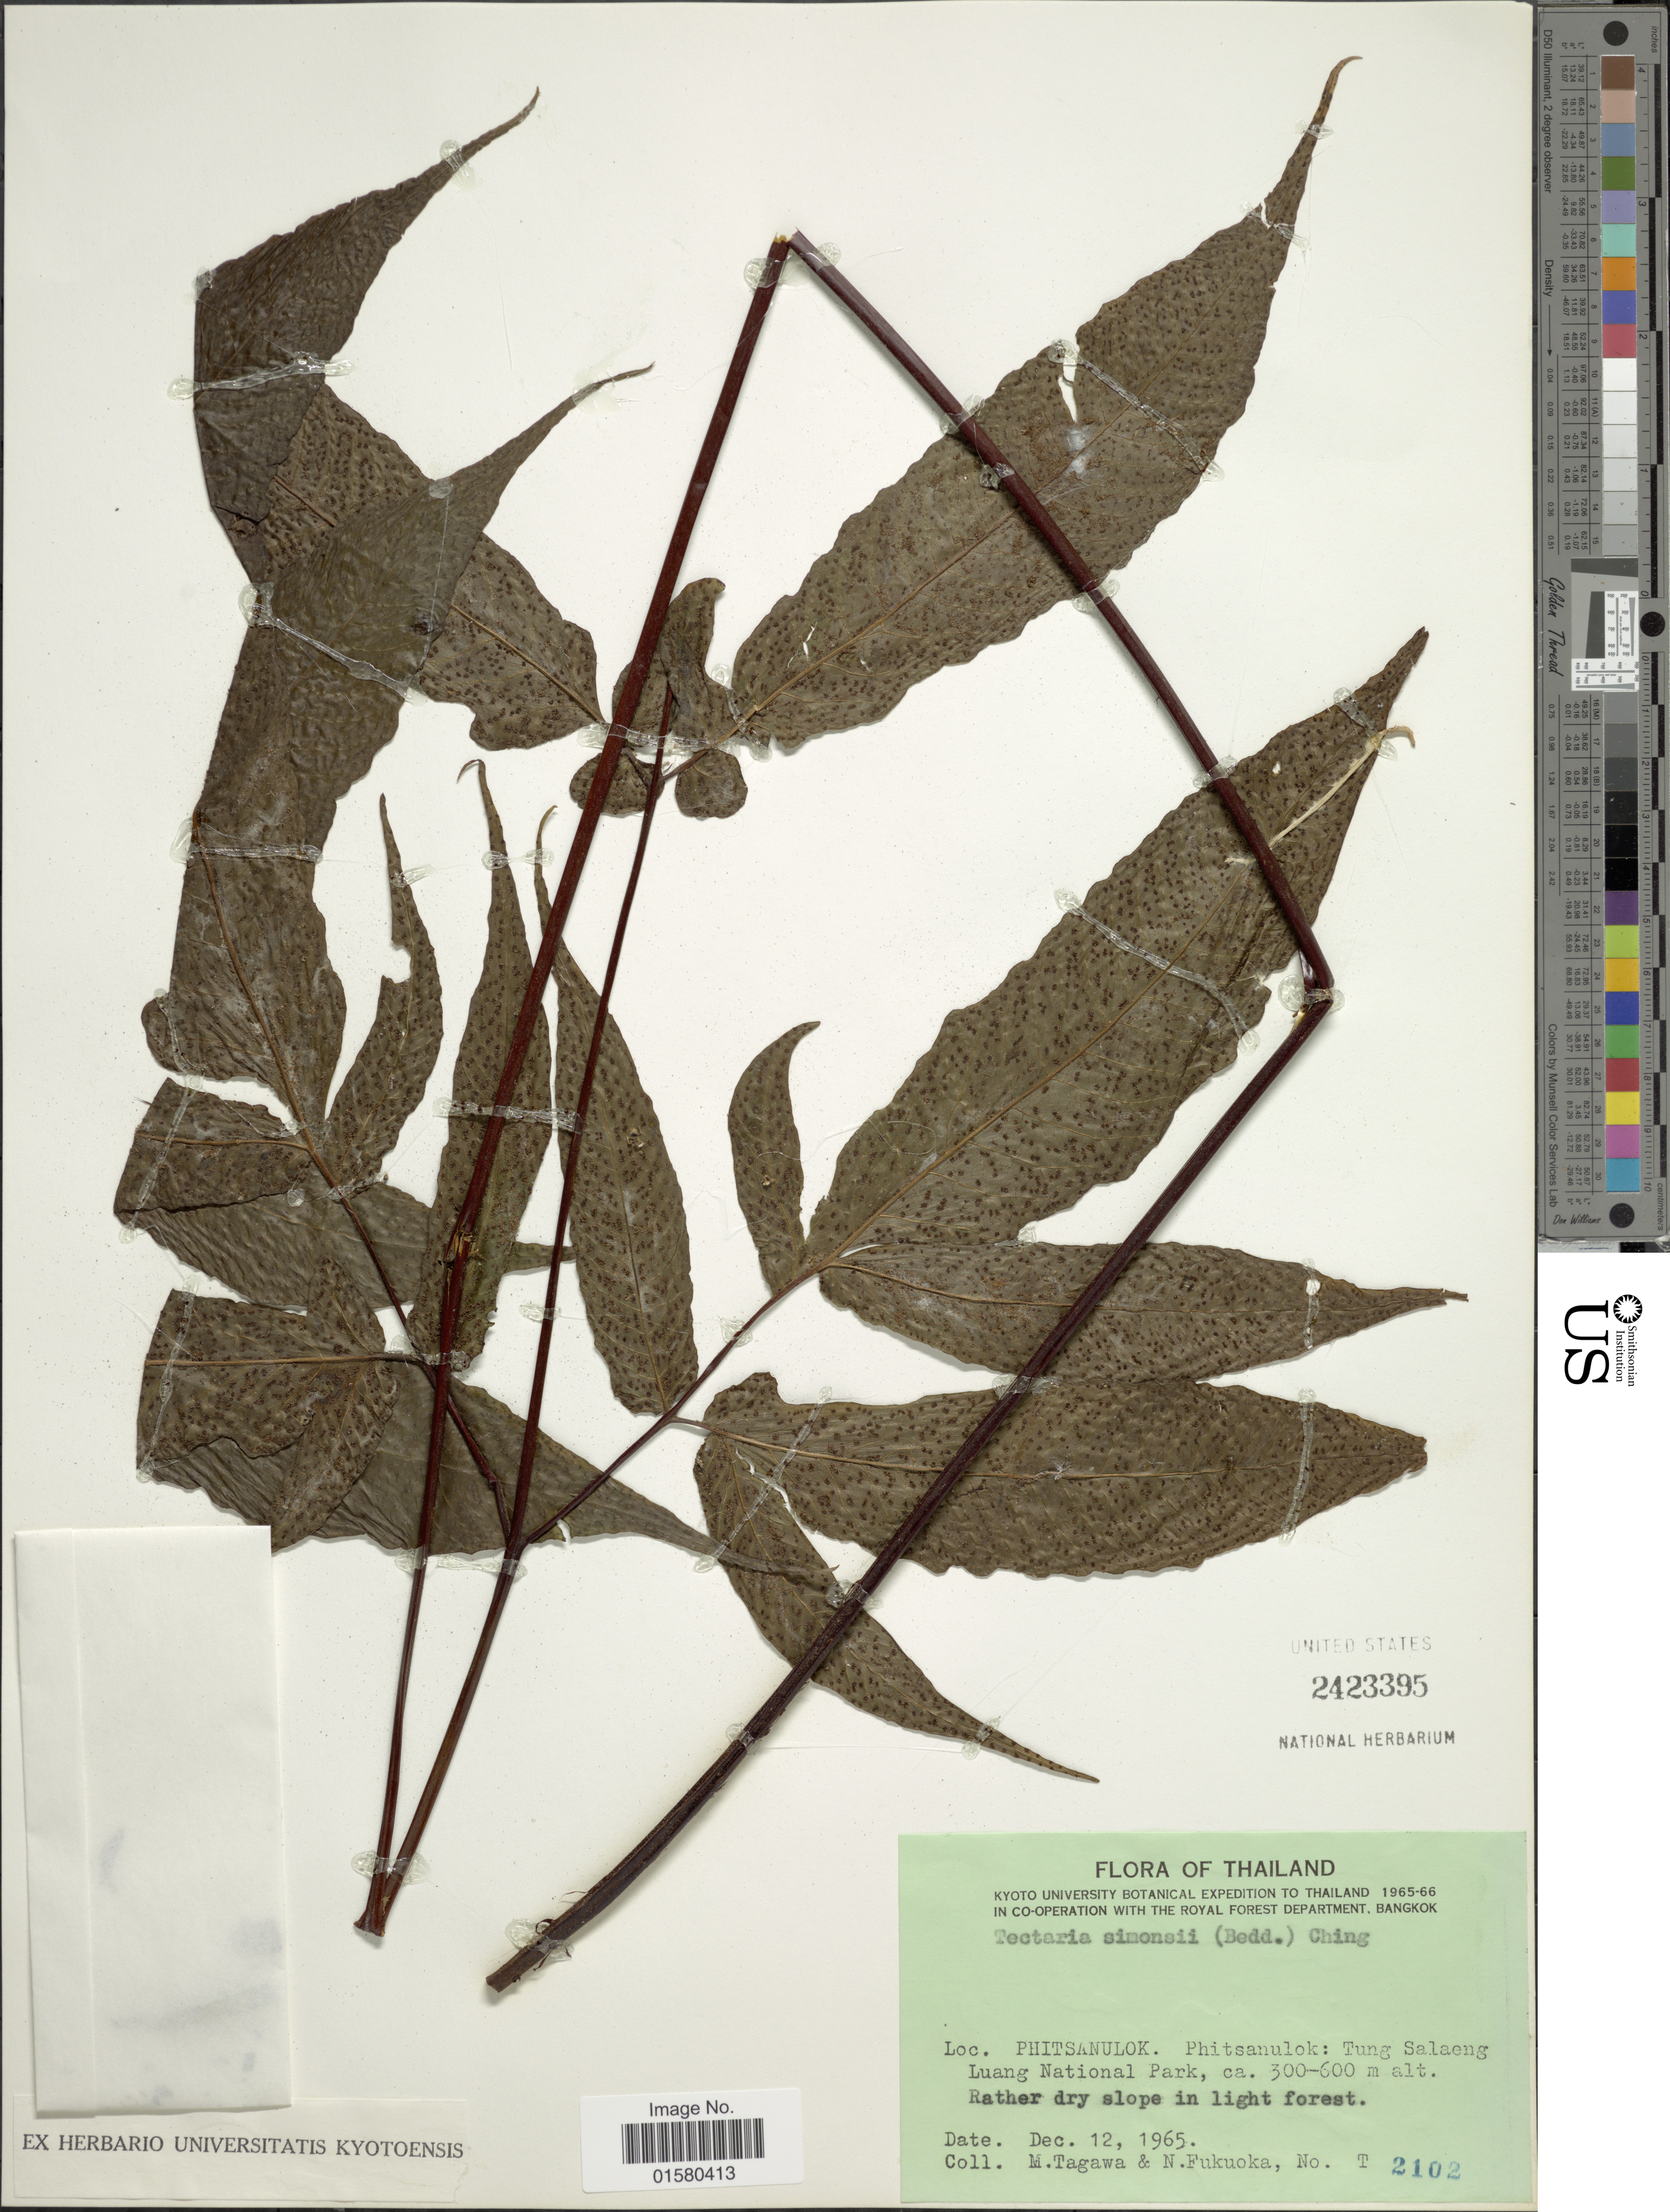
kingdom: Plantae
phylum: Tracheophyta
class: Polypodiopsida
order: Polypodiales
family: Tectariaceae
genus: Tectaria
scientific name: Tectaria simonsii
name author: (Baker) Ching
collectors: M. Tagawa & N. Fukuoka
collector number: T 2102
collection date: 1965-12-12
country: Thailand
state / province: Phitsanulok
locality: Phitsanulok: Tung salaeng, Luang National Park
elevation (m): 300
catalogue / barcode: US 2423395